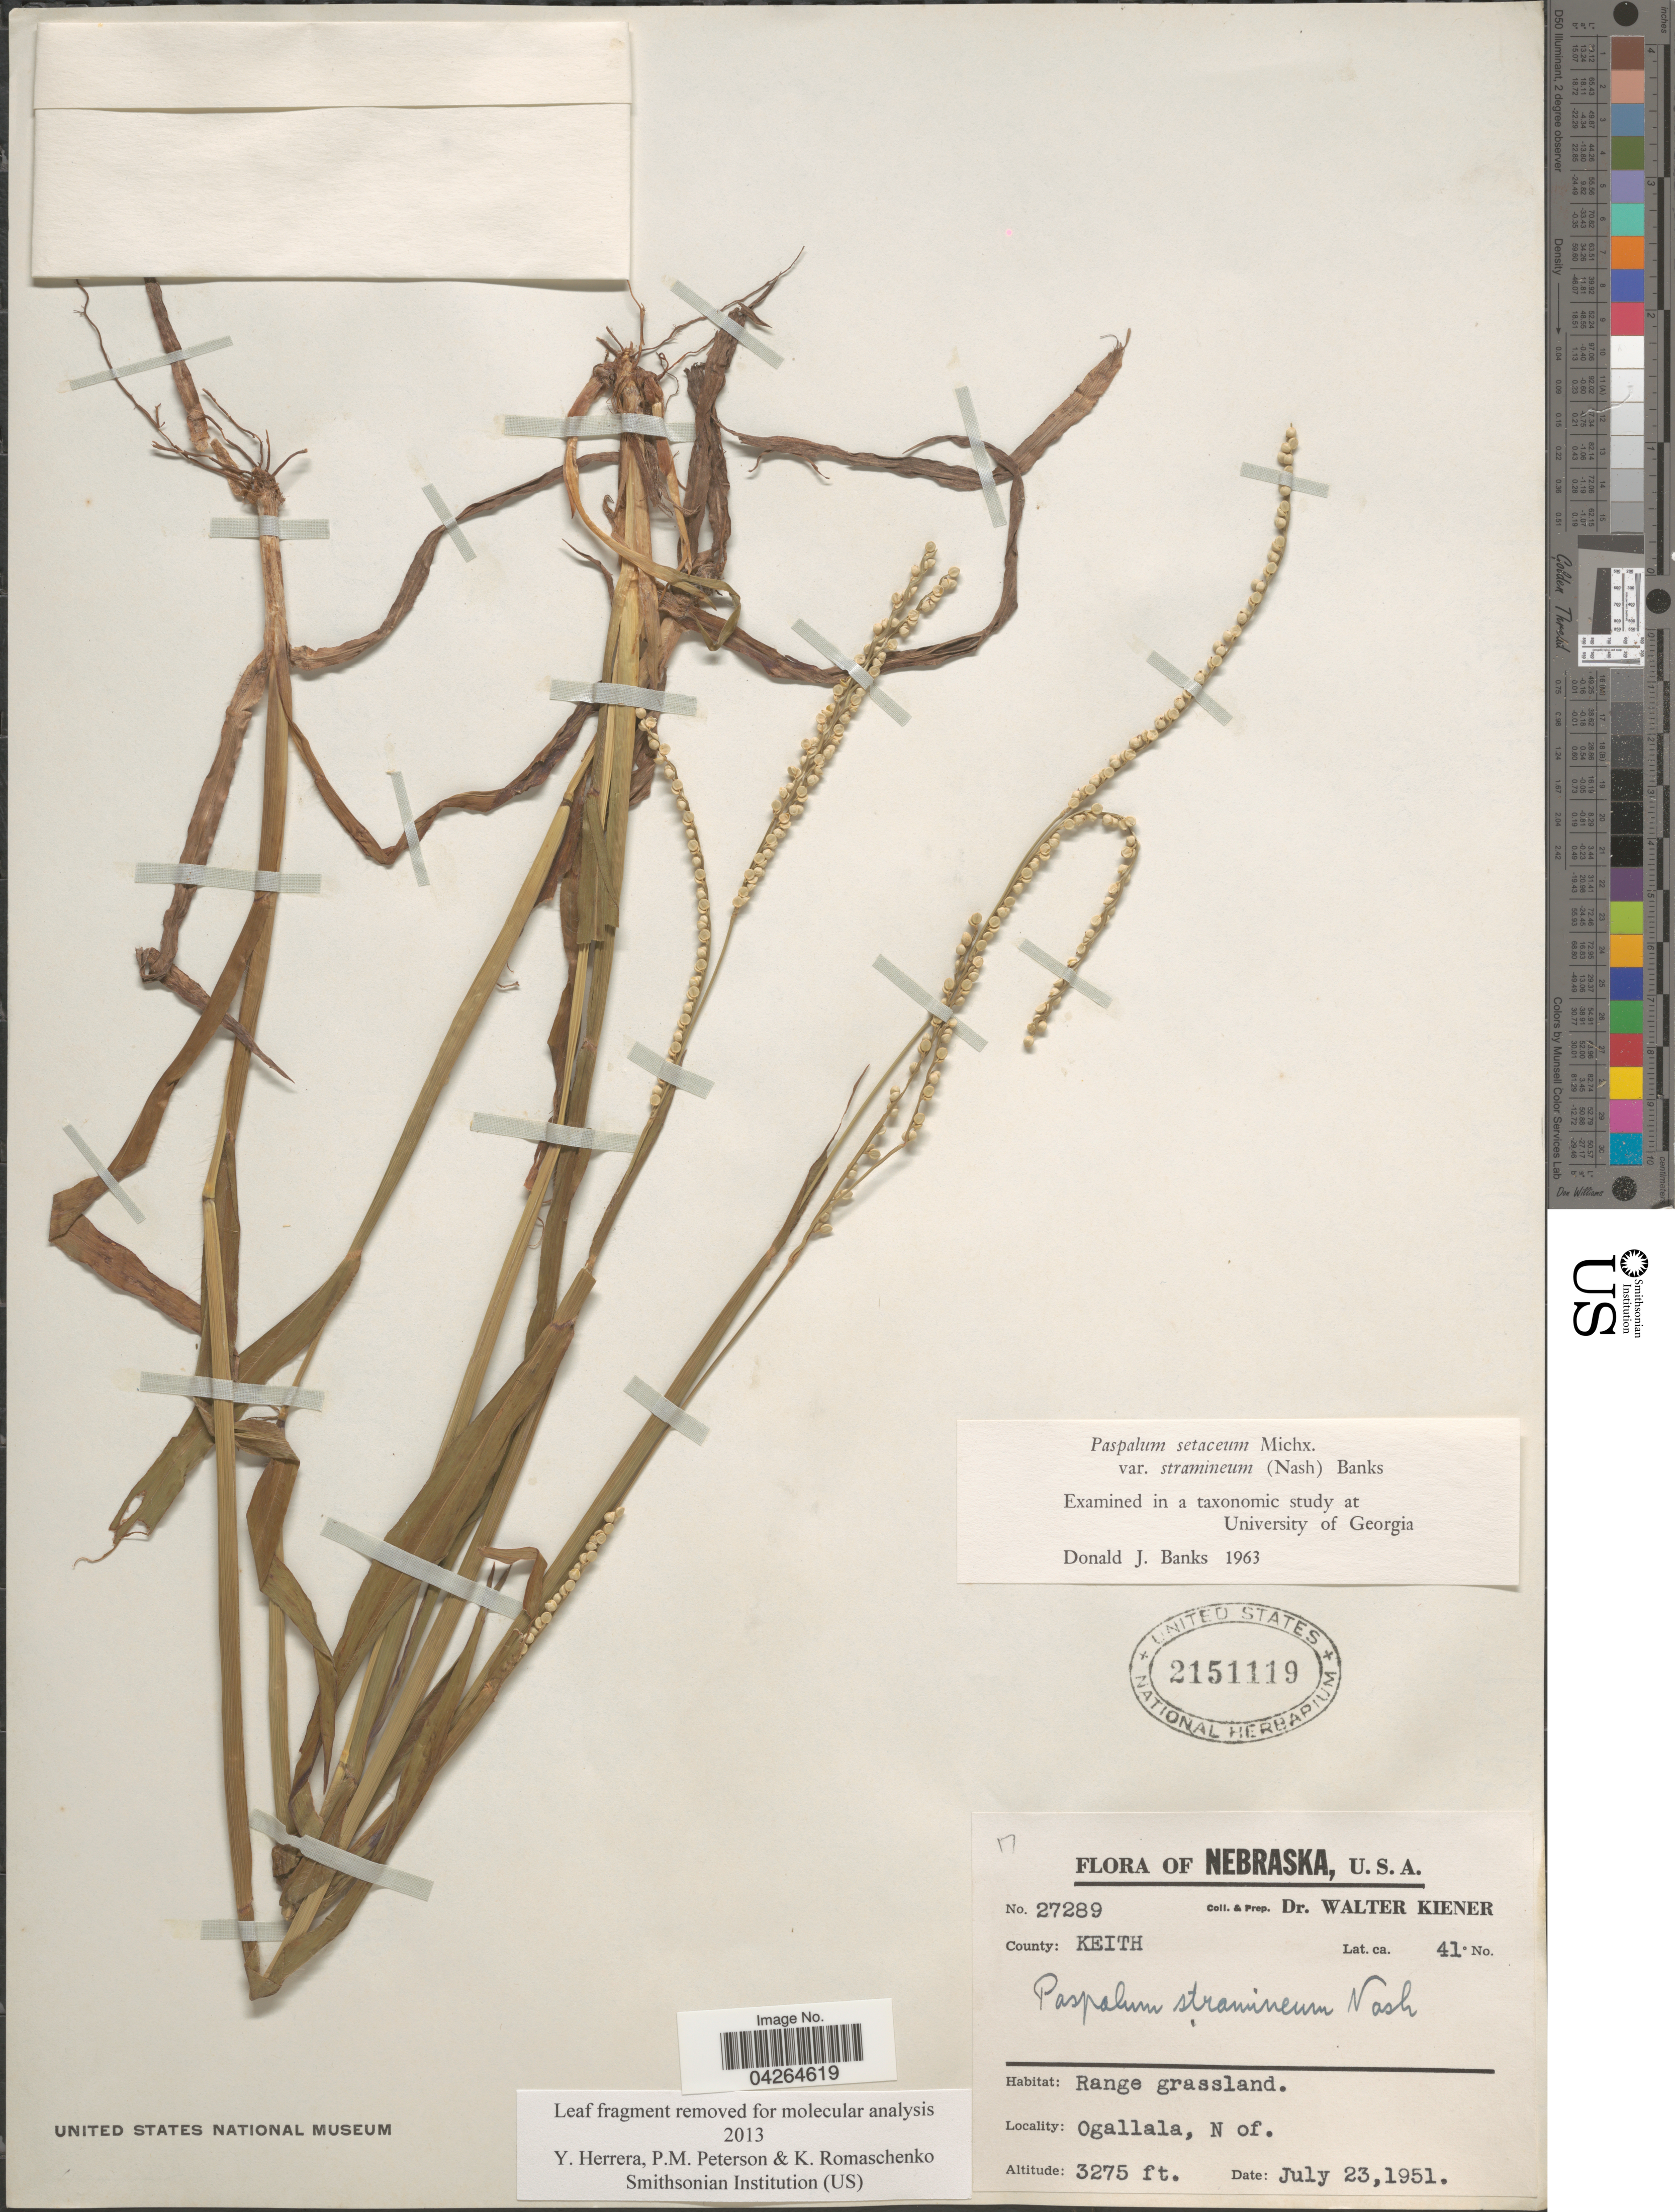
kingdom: Plantae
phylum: Tracheophyta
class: Liliopsida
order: Poales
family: Poaceae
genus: Paspalum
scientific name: Paspalum setaceum var. stramineum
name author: (Nash) D.J. Banks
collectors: W. Kiener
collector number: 27289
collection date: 1951-07-23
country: United States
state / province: Nebraska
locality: County: Keith. Ogallala, N. of.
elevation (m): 998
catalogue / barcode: US 2151119